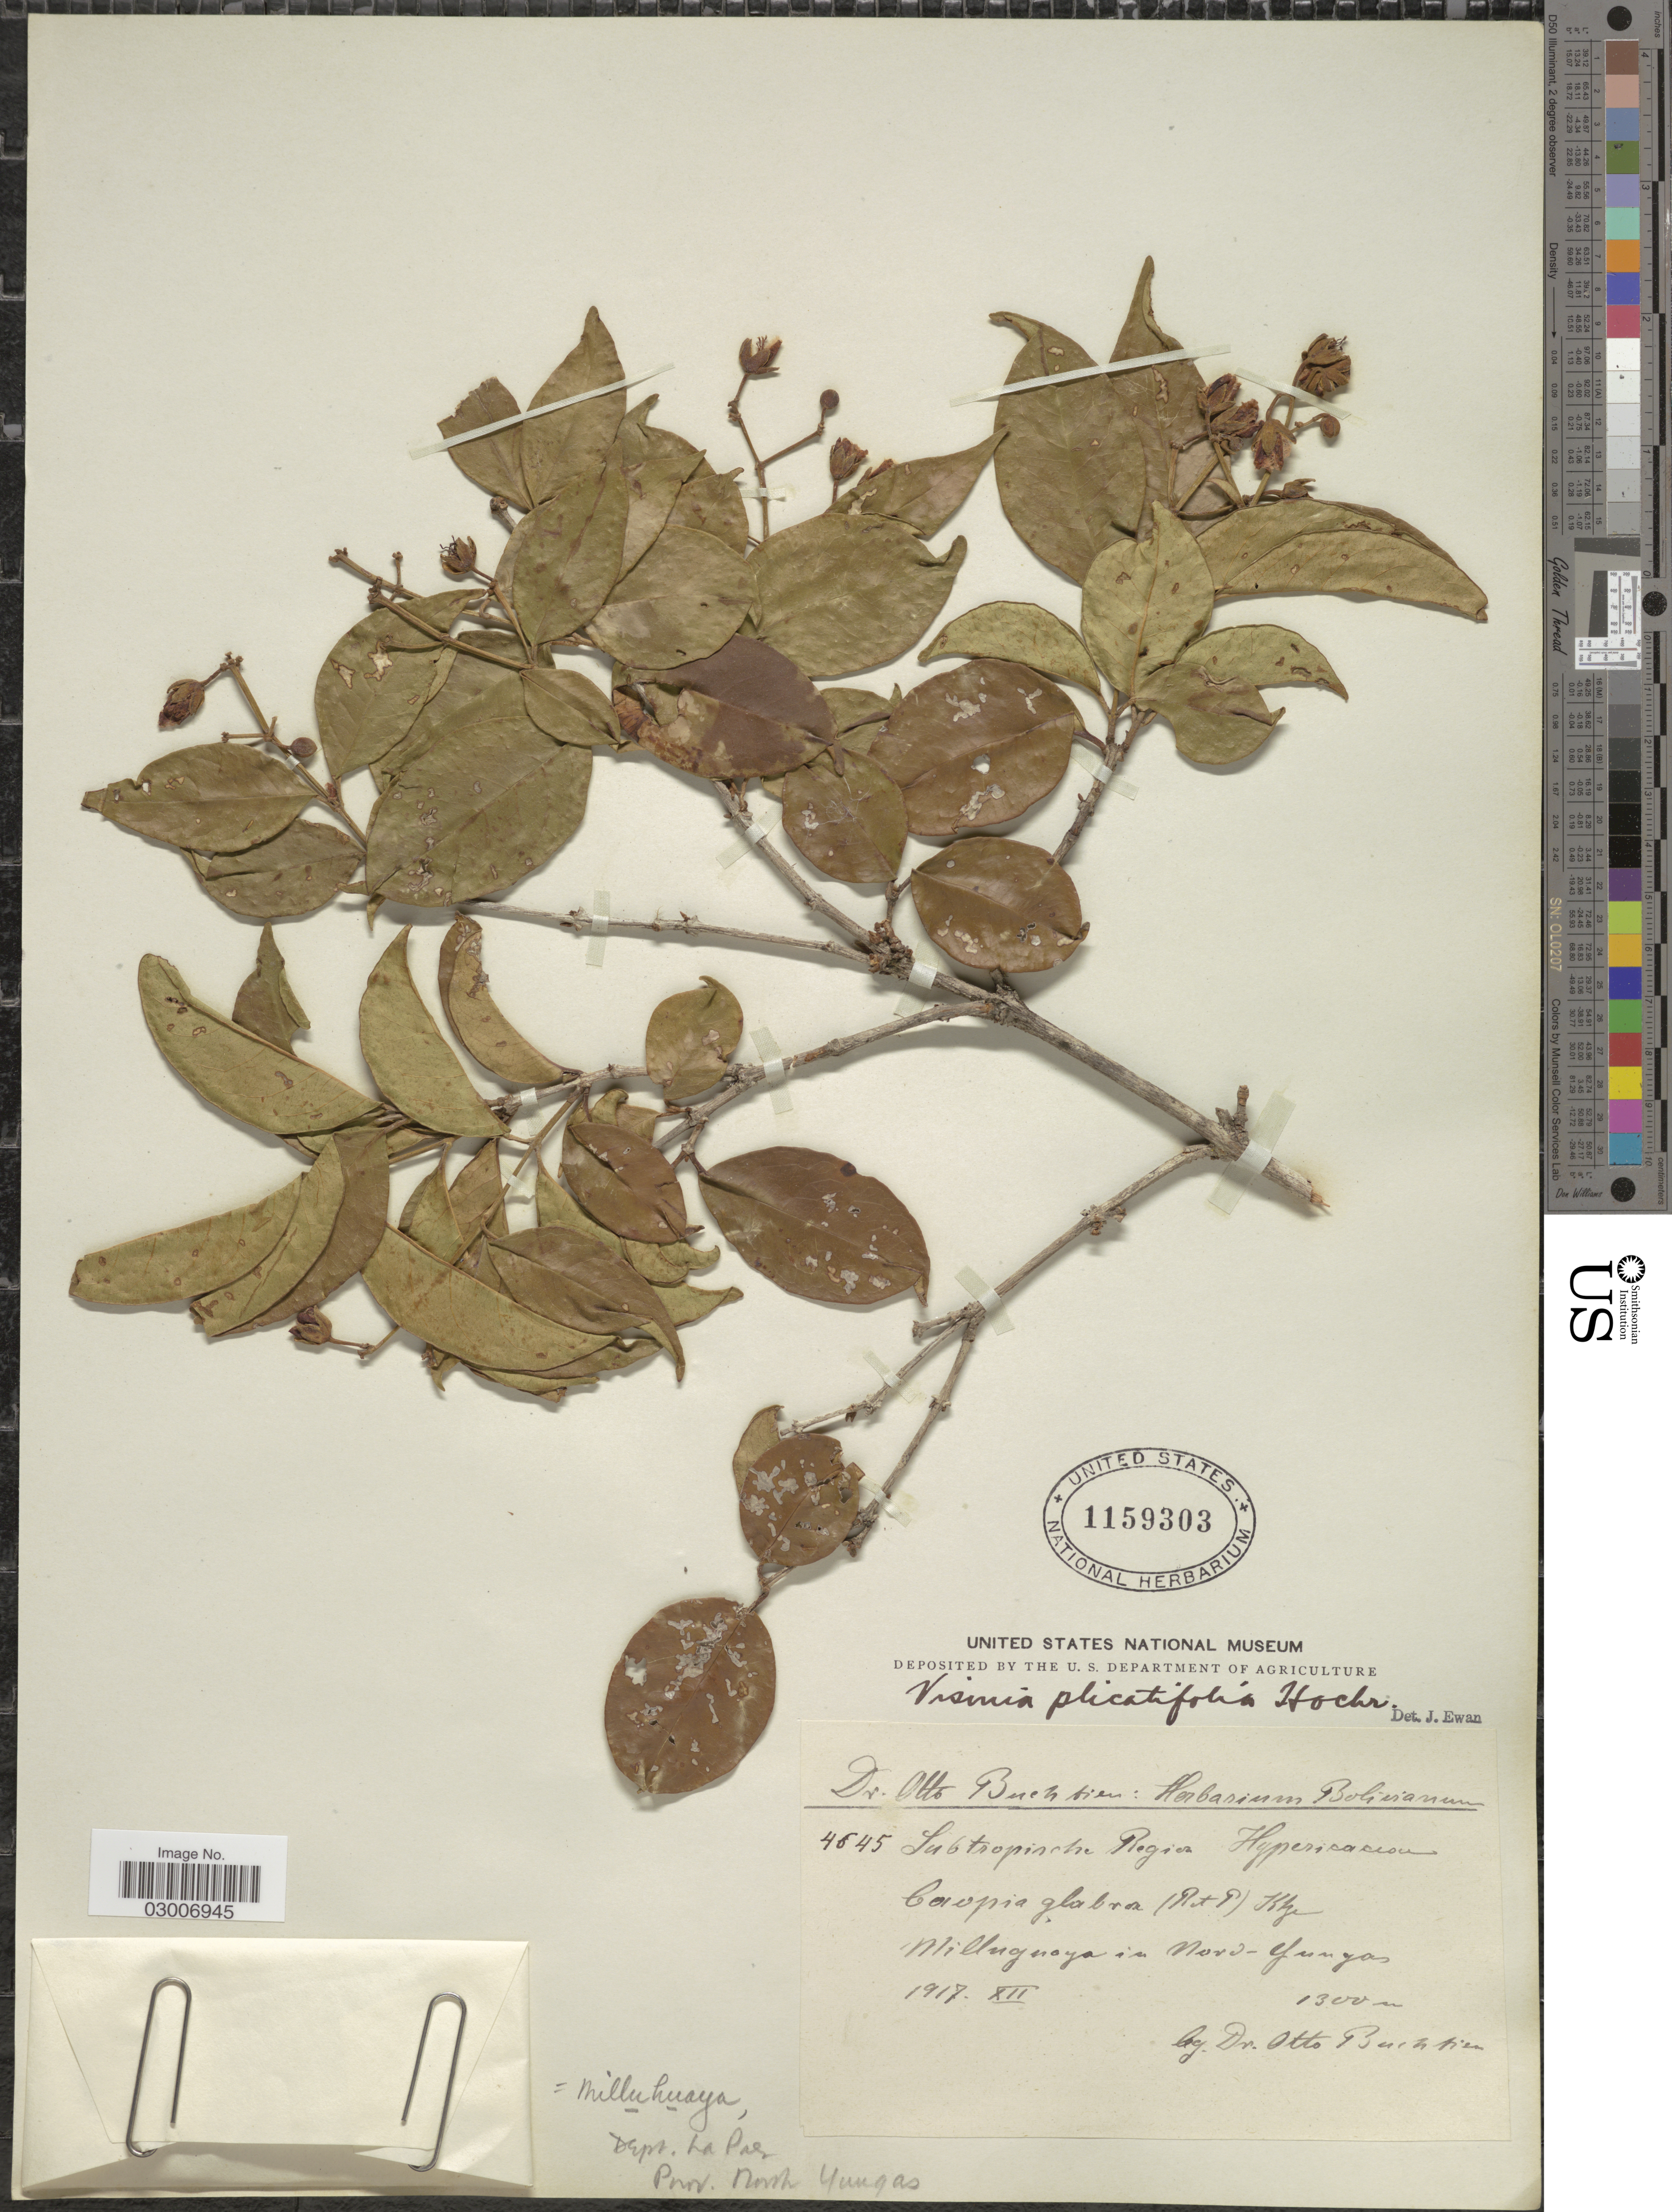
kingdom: Plantae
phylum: Tracheophyta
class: Magnoliopsida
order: Malpighiales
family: Hypericaceae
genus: Vismia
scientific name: Vismia plicatifolia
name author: Hochr.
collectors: O. Buchtien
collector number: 4645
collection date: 1917-12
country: Bolivia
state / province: La Paz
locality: Milluguaya in Nord-Yungas. Milluhuaya, Dept. La Paz, Prov. Nord Yungas.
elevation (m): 1300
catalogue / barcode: US 1159303